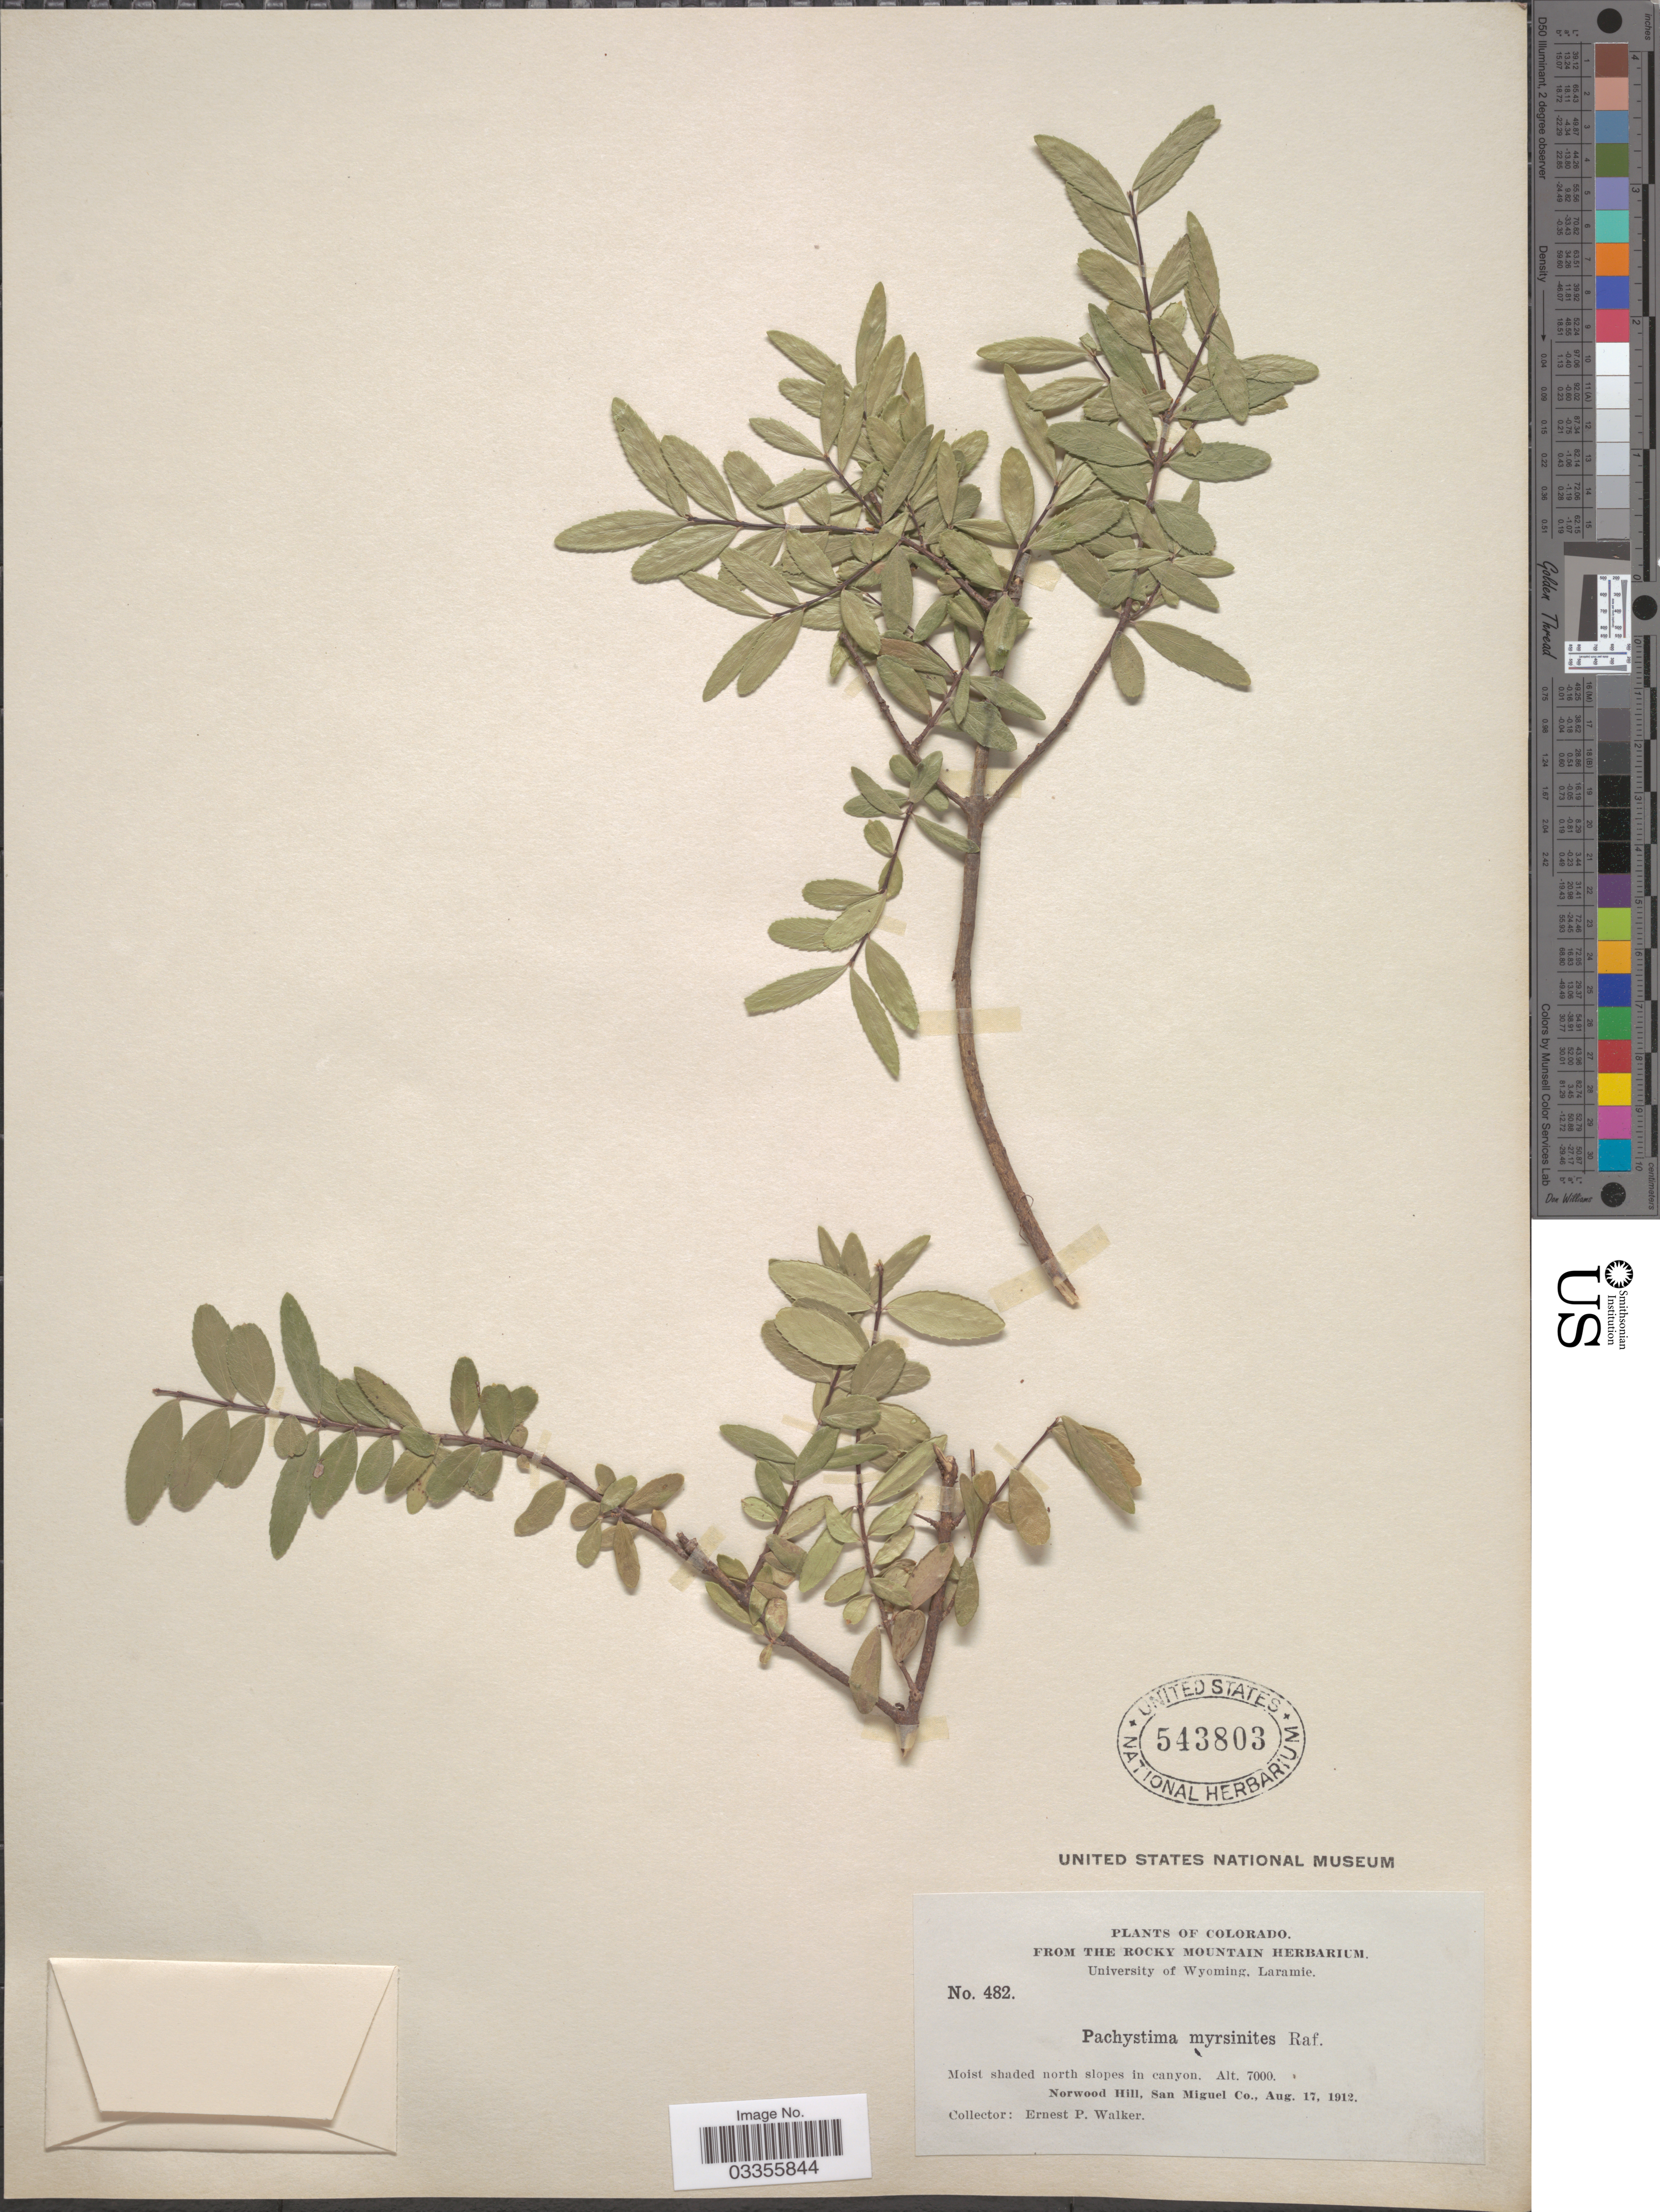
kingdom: Plantae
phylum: Tracheophyta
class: Magnoliopsida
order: Celastrales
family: Celastraceae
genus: Paxistima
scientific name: Paxistima myrsinites subsp. myrsinites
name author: (Pursh) Raf.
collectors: E. P. Walker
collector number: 482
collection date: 1912-08-17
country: United States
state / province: Colorado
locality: Moist shaded north slopes in canyon. Norwood Hill, San Miguel Co.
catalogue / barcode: US 543803